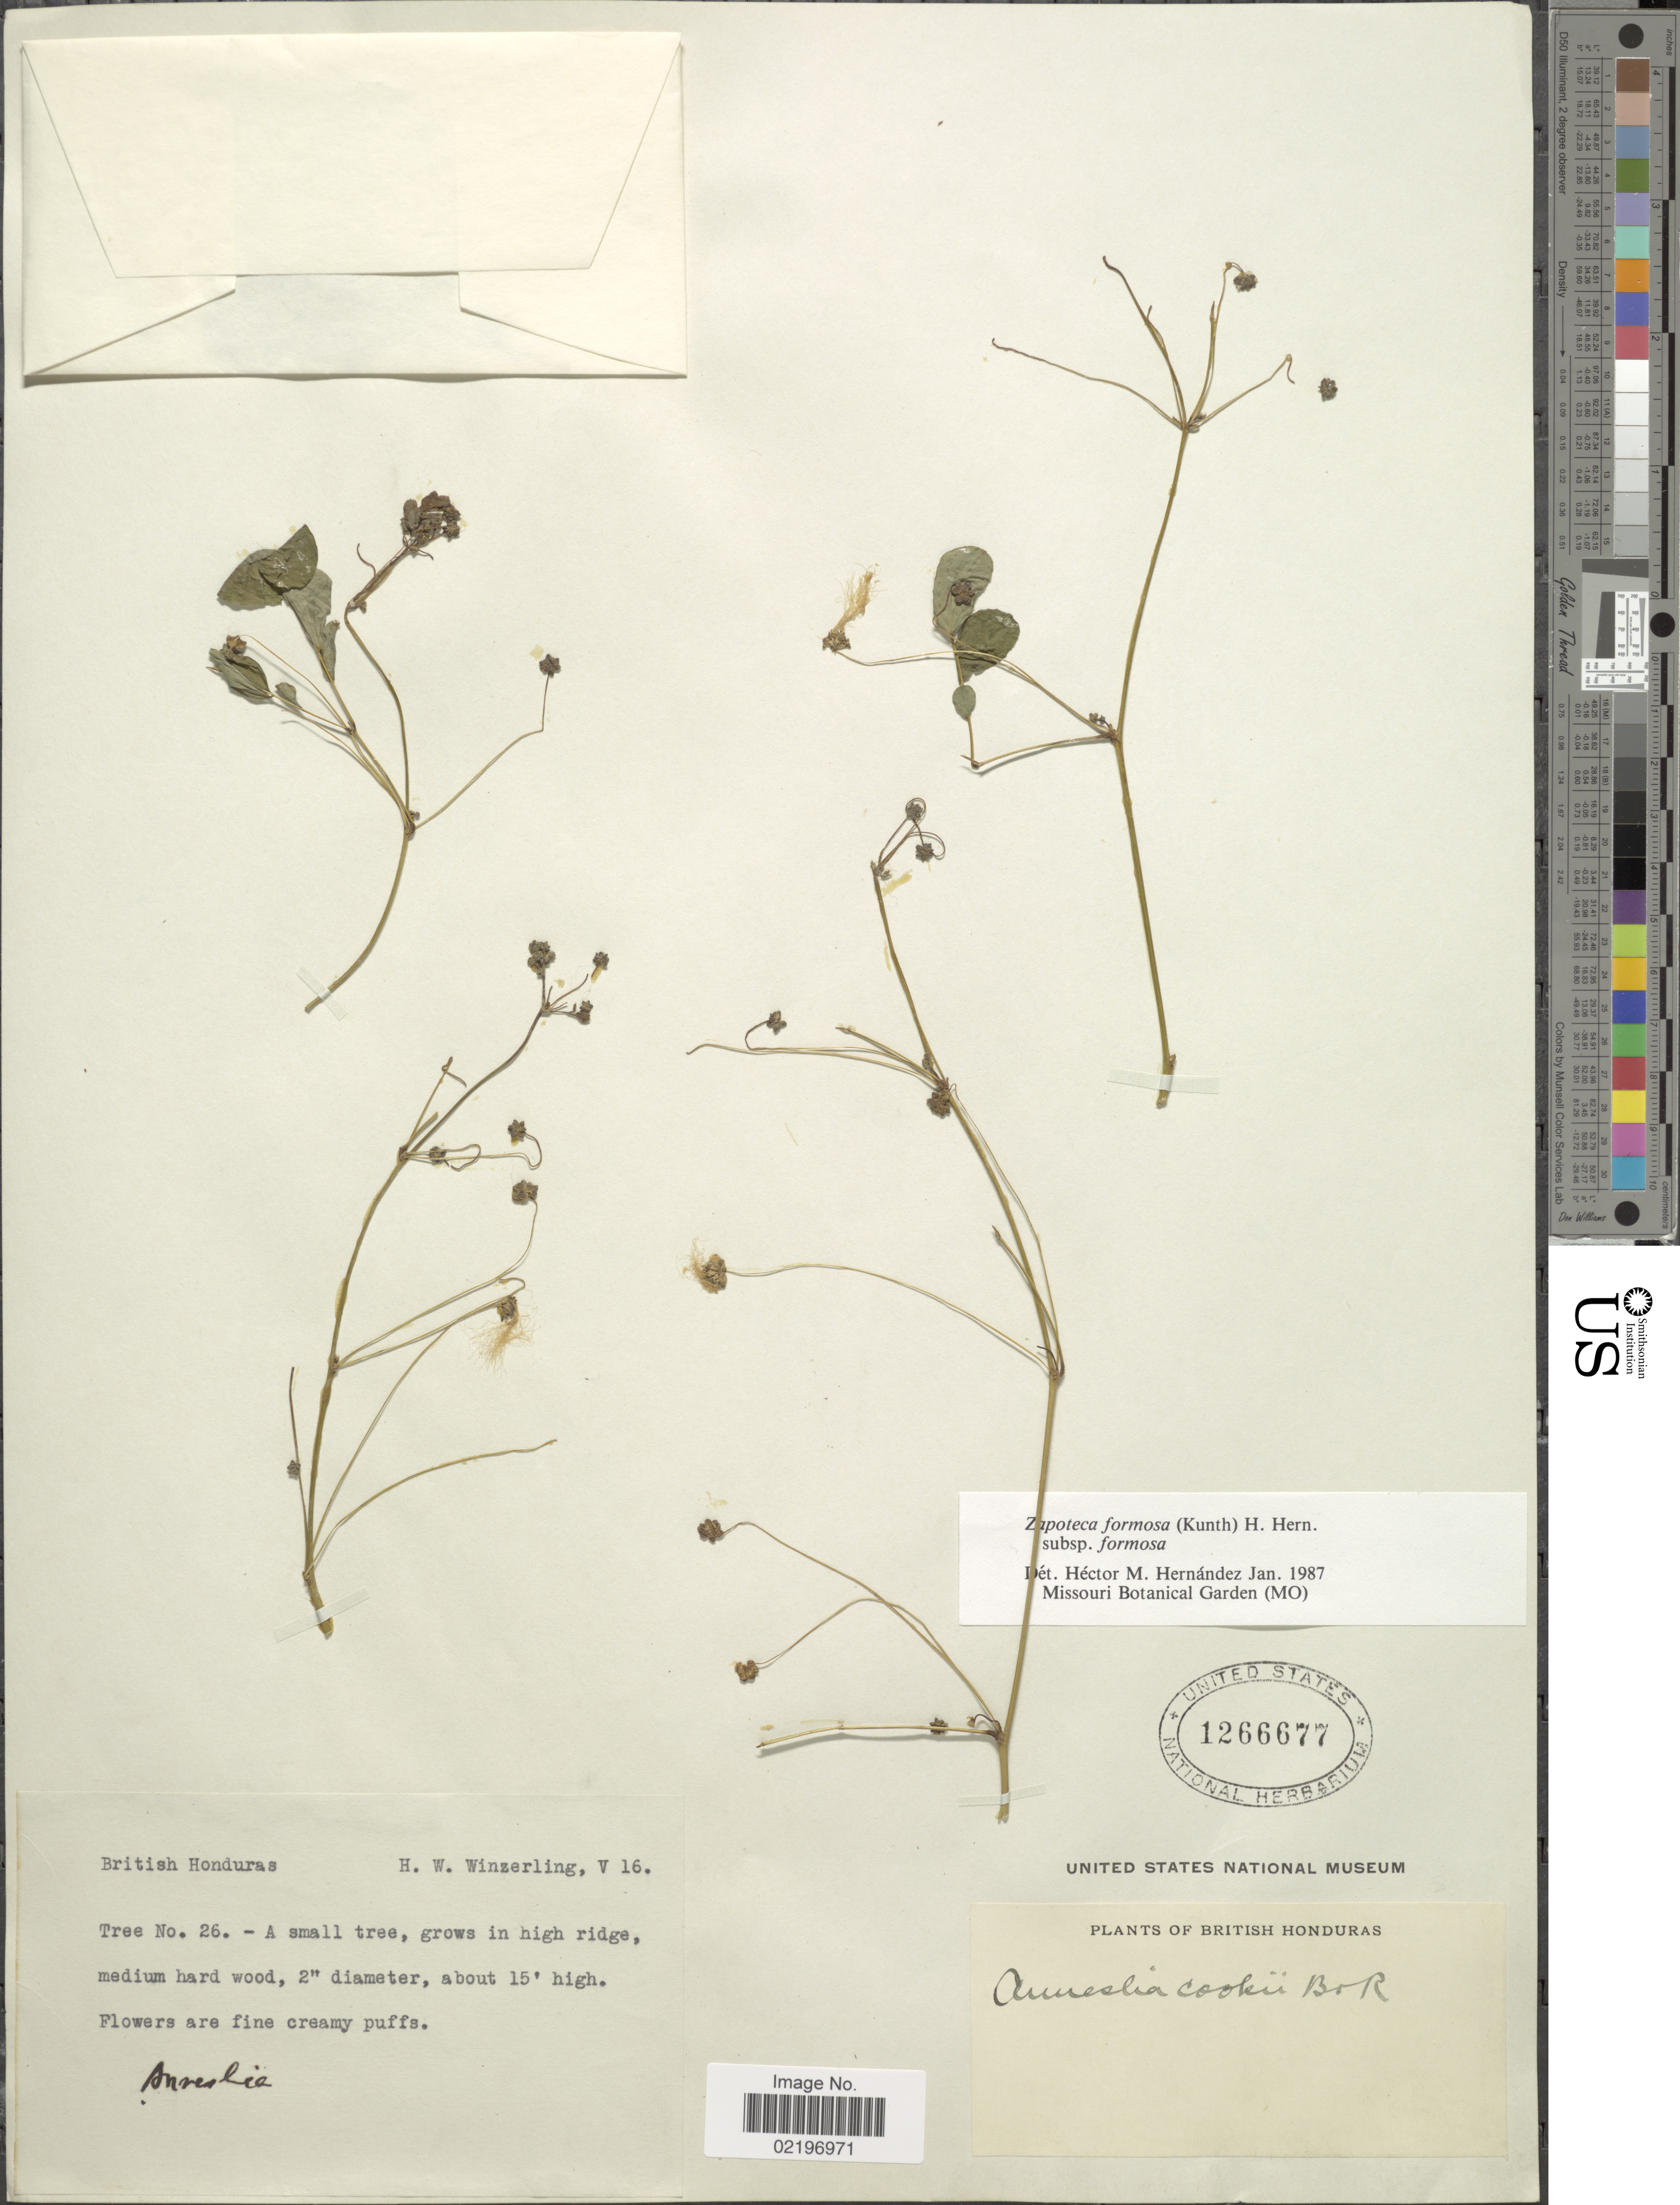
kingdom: Plantae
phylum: Tracheophyta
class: Magnoliopsida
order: Fabales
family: Fabaceae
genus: Zapoteca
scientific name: Zapoteca formosa subsp. formosa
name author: (Kunth) H.M. Hern.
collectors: H. Winzerling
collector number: V16/26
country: Belize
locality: British Honduras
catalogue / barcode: US 1266677